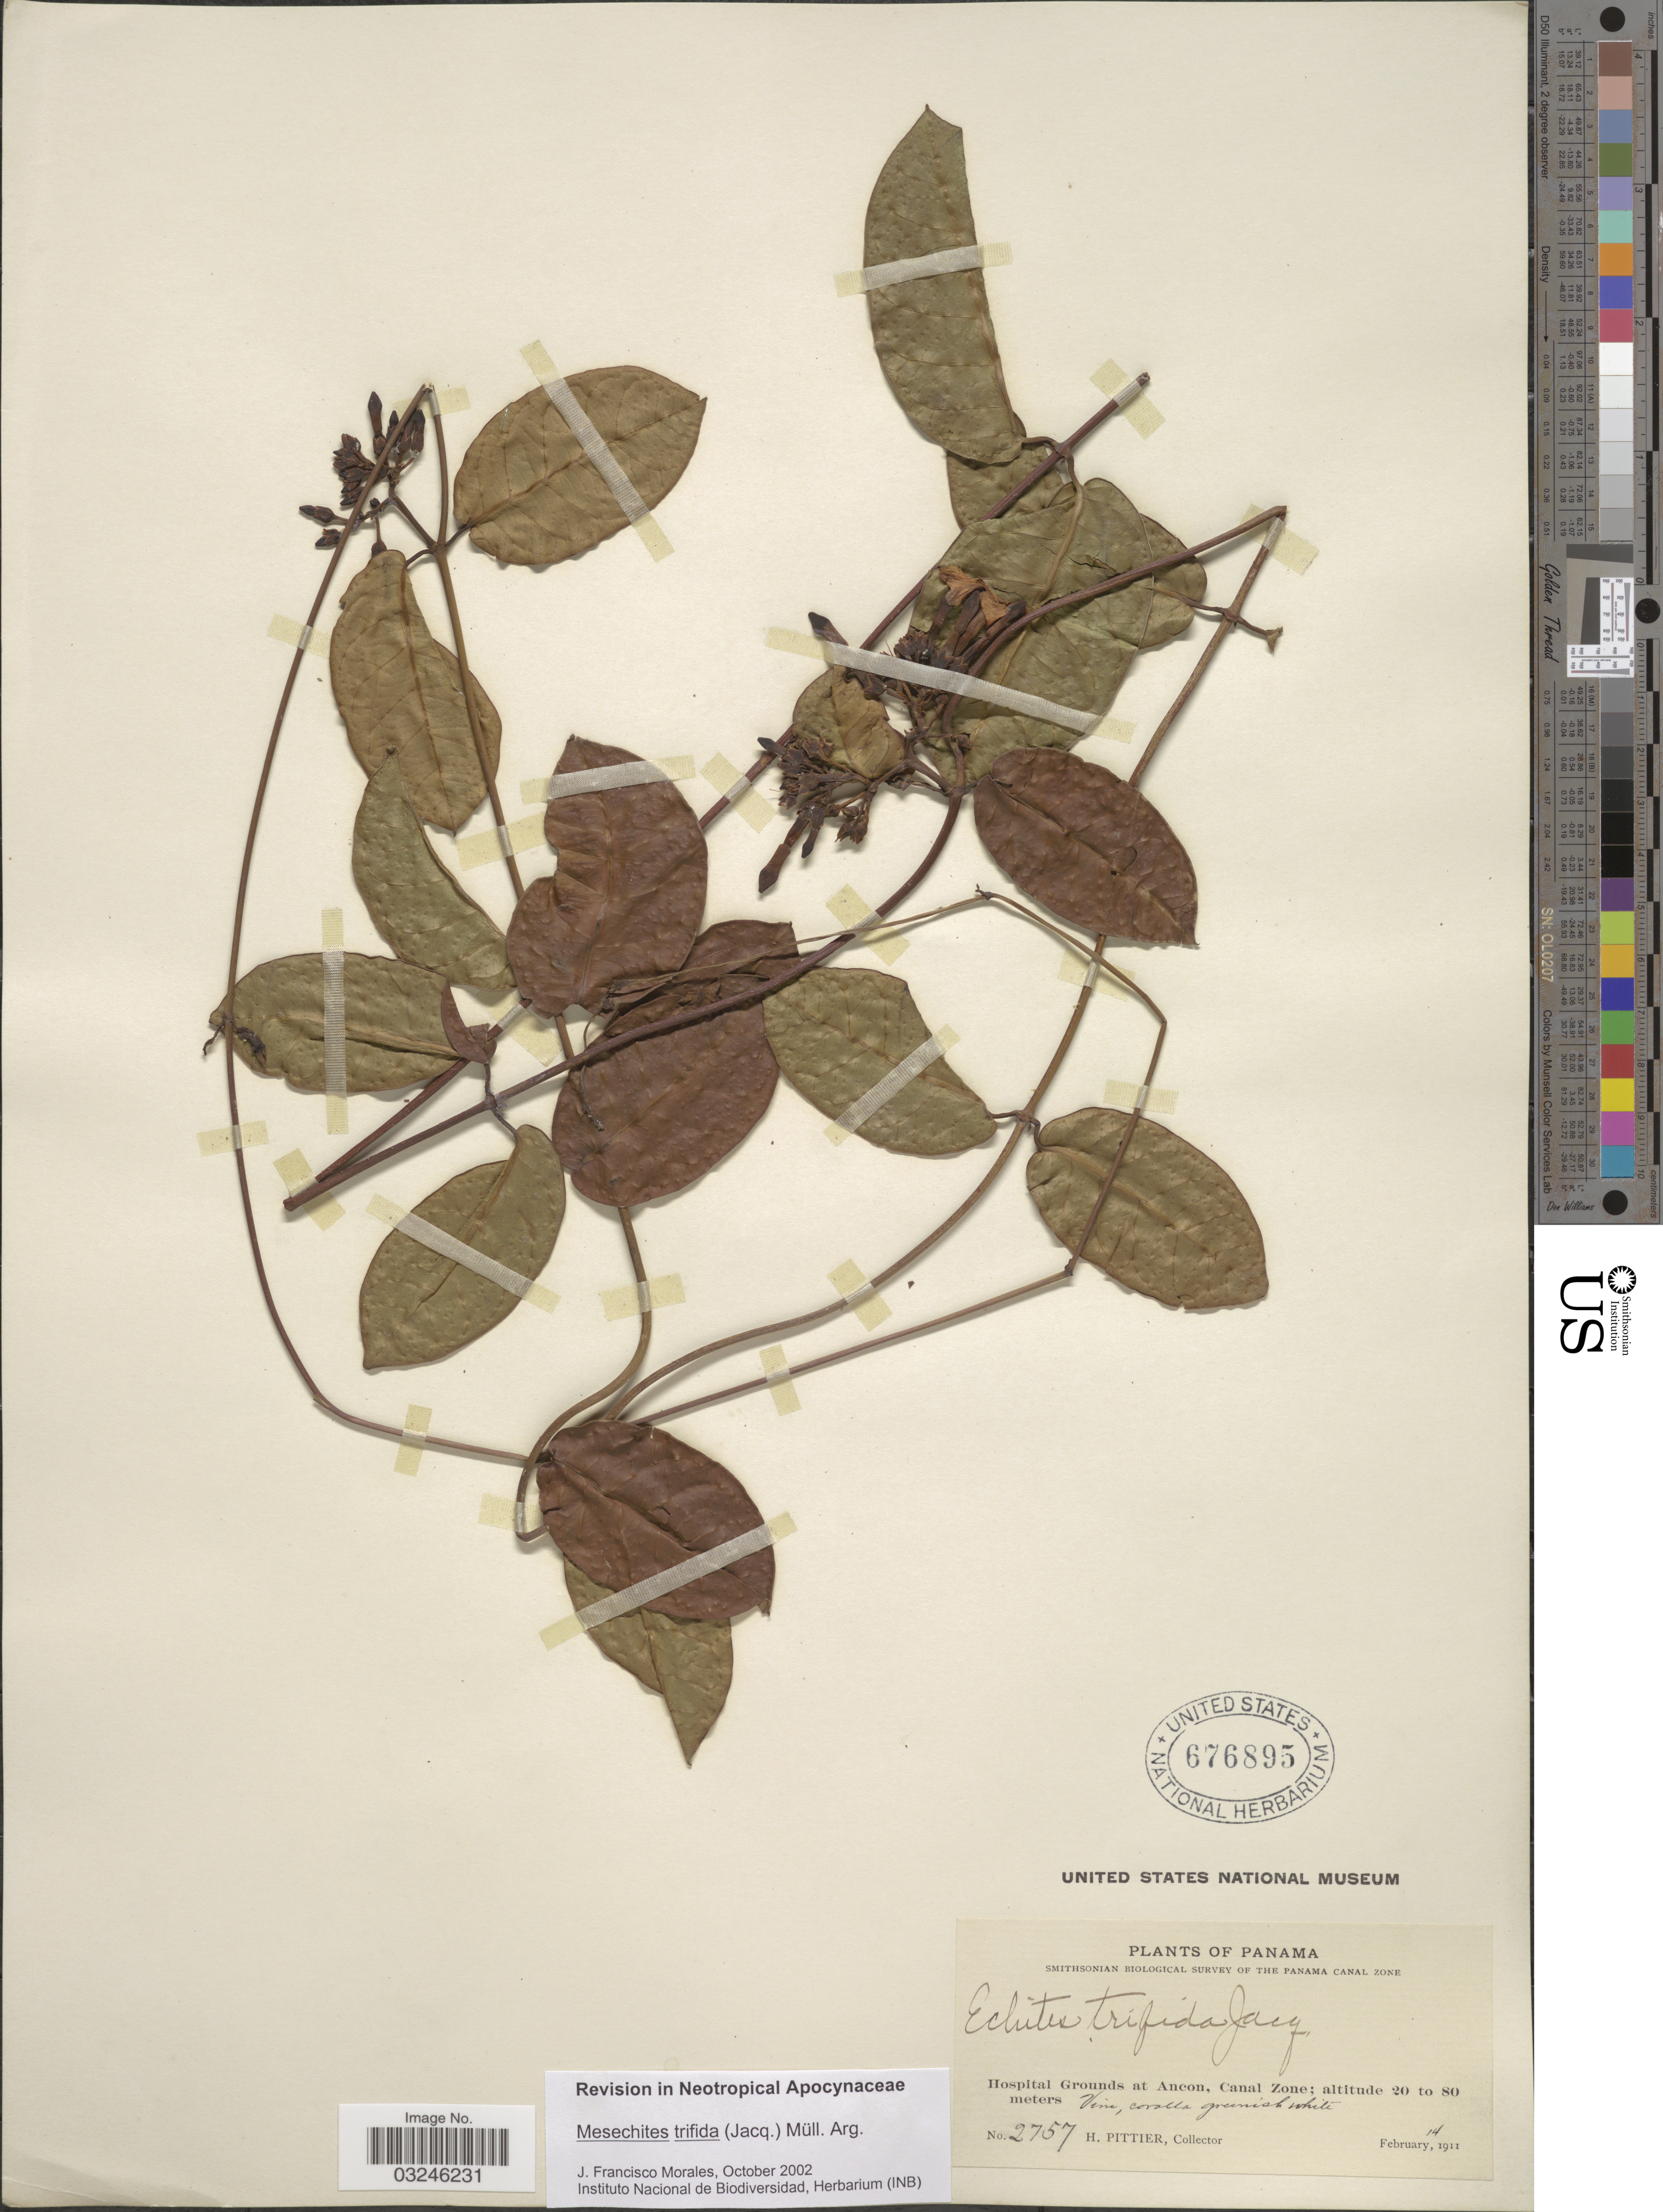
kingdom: Plantae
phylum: Tracheophyta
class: Magnoliopsida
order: Gentianales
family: Apocynaceae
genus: Mesechites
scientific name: Mesechites trifidus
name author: (Jacq.) Müll. Arg.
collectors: H. F. Pittier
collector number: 2757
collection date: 1911-02-14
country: Panama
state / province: Colón / Panamá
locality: Hospital Grounds at Ancon, Canal Zone.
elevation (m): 20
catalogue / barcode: US 676895